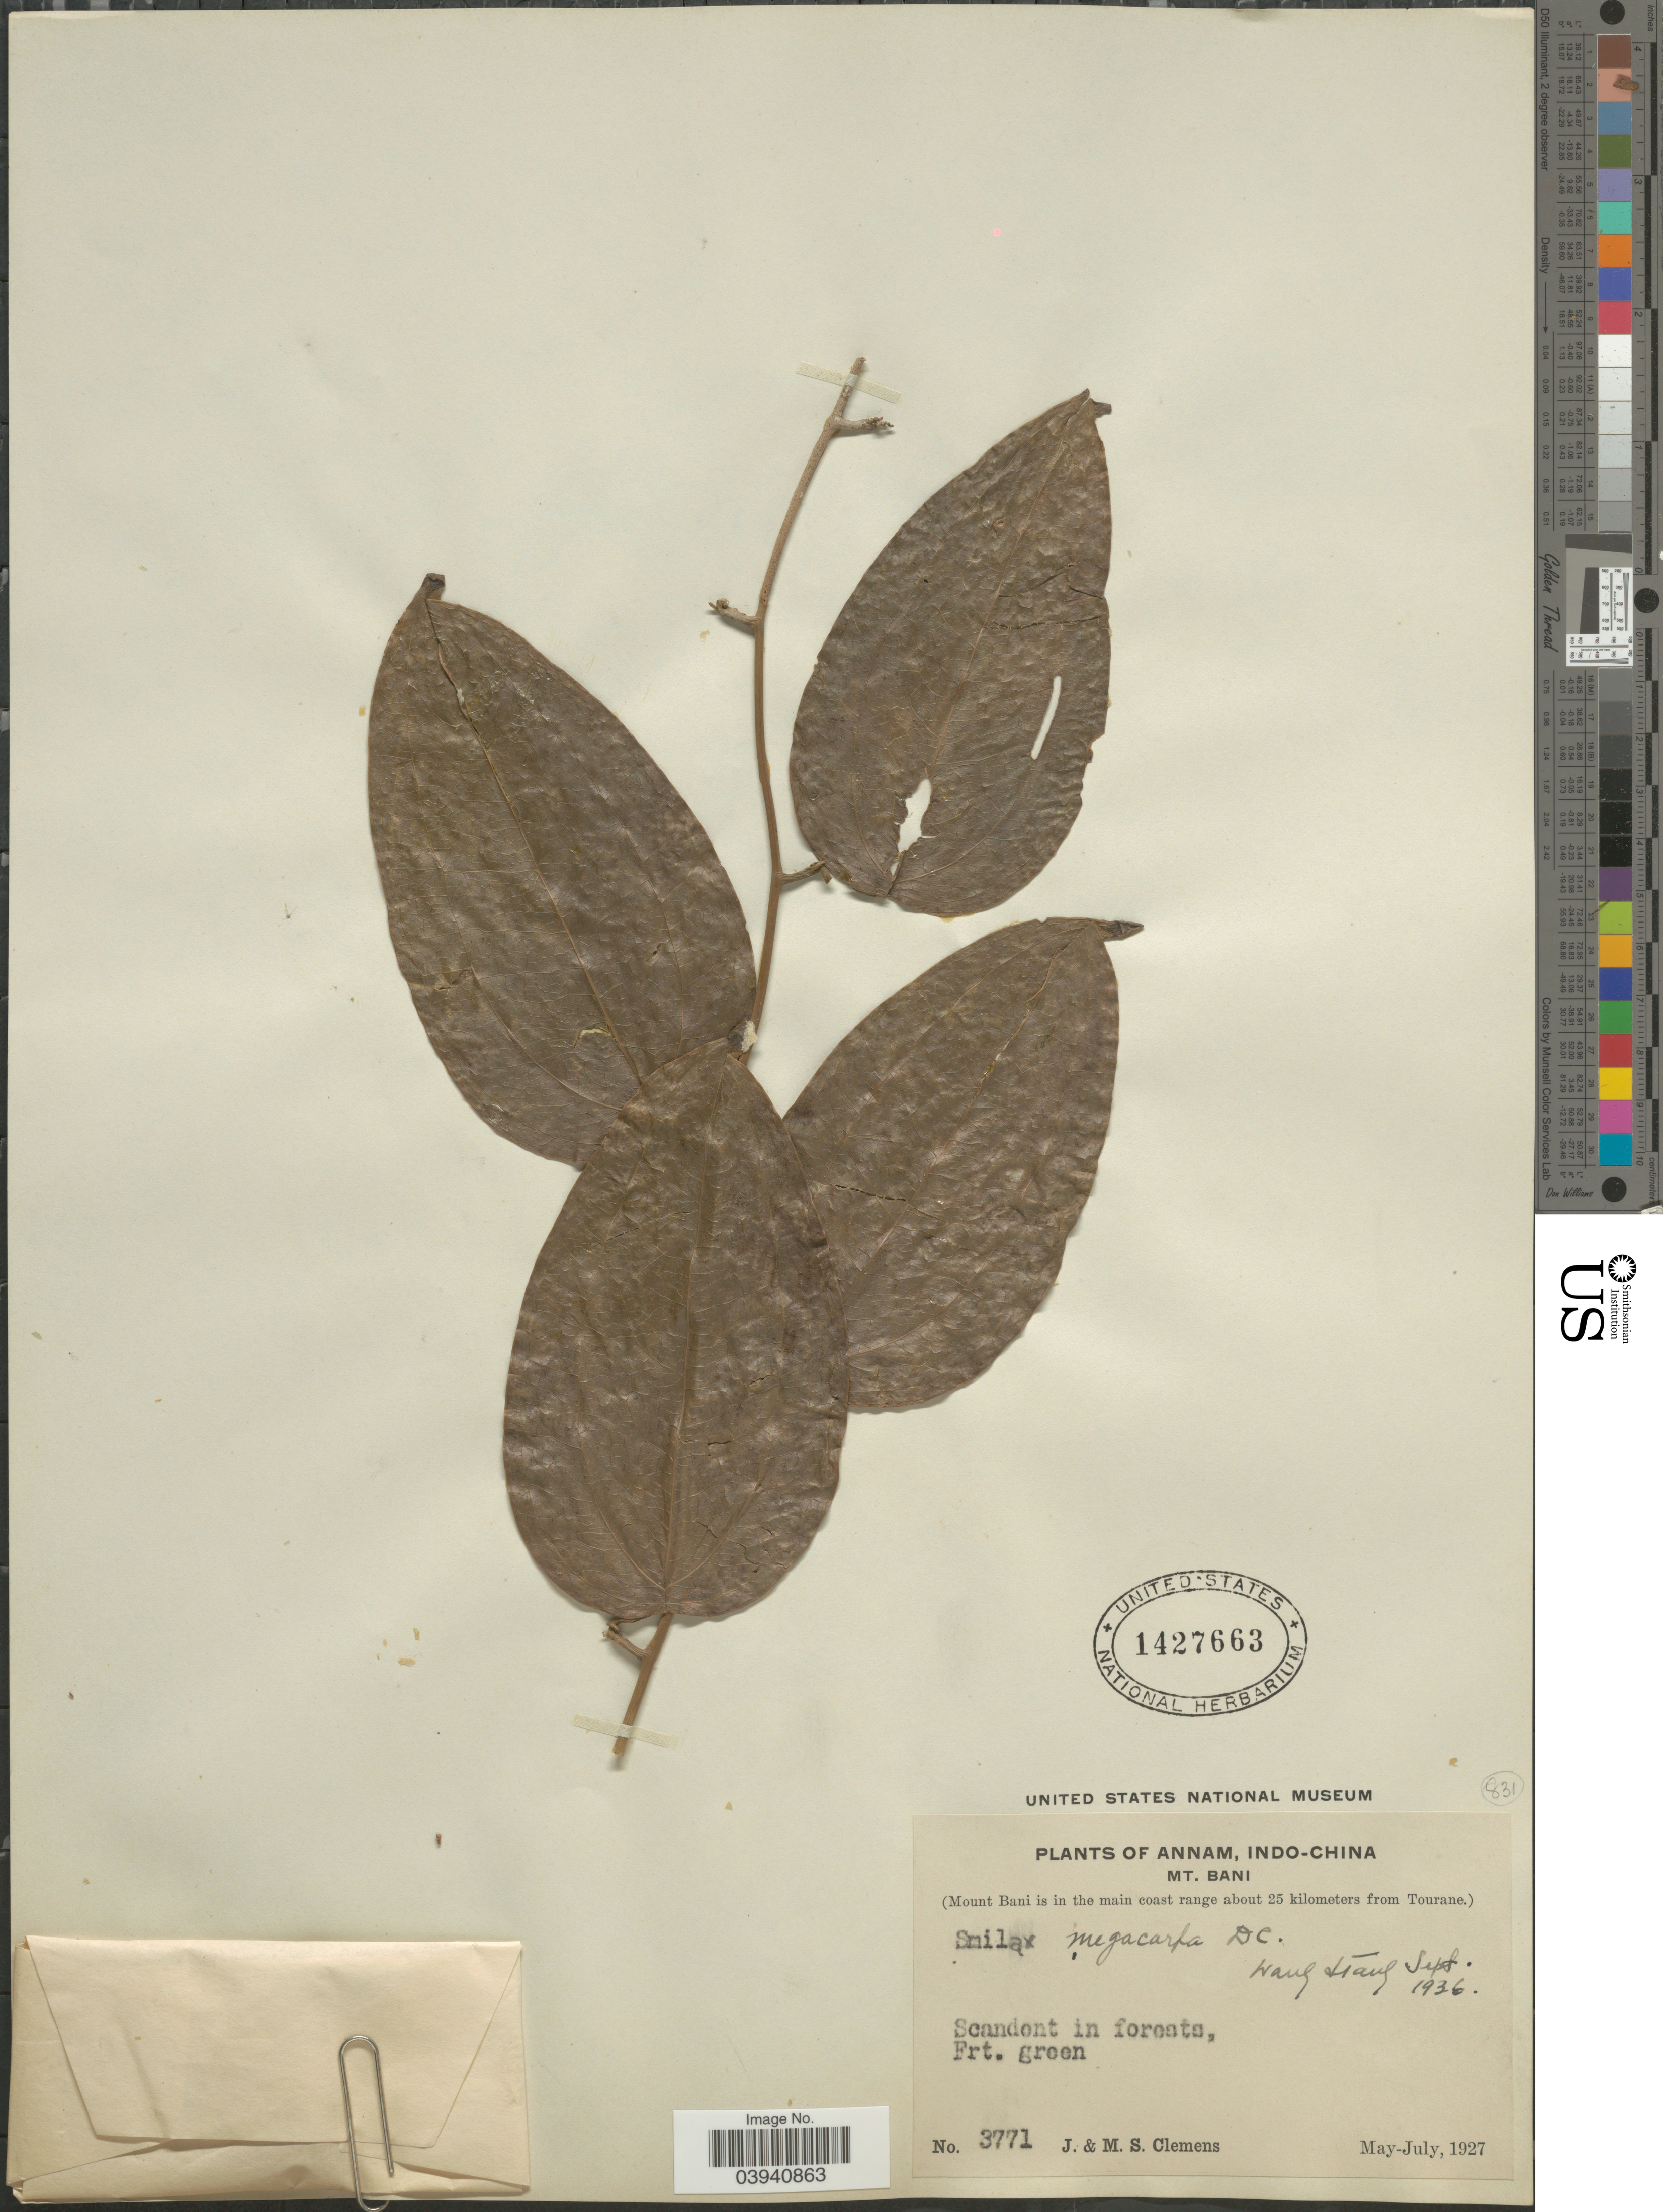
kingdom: Plantae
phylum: Tracheophyta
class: Liliopsida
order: Liliales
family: Smilacaceae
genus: Smilax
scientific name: Smilax megacarpa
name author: Morong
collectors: J. Clemens & M. S. Clemens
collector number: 3771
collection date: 1927-05/1927-07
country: Vietnam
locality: Annam, Indo-China. Mt. Bani. Mount Bani is in the main coast range about 25 kilometers from Tourane.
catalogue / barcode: US 1427663